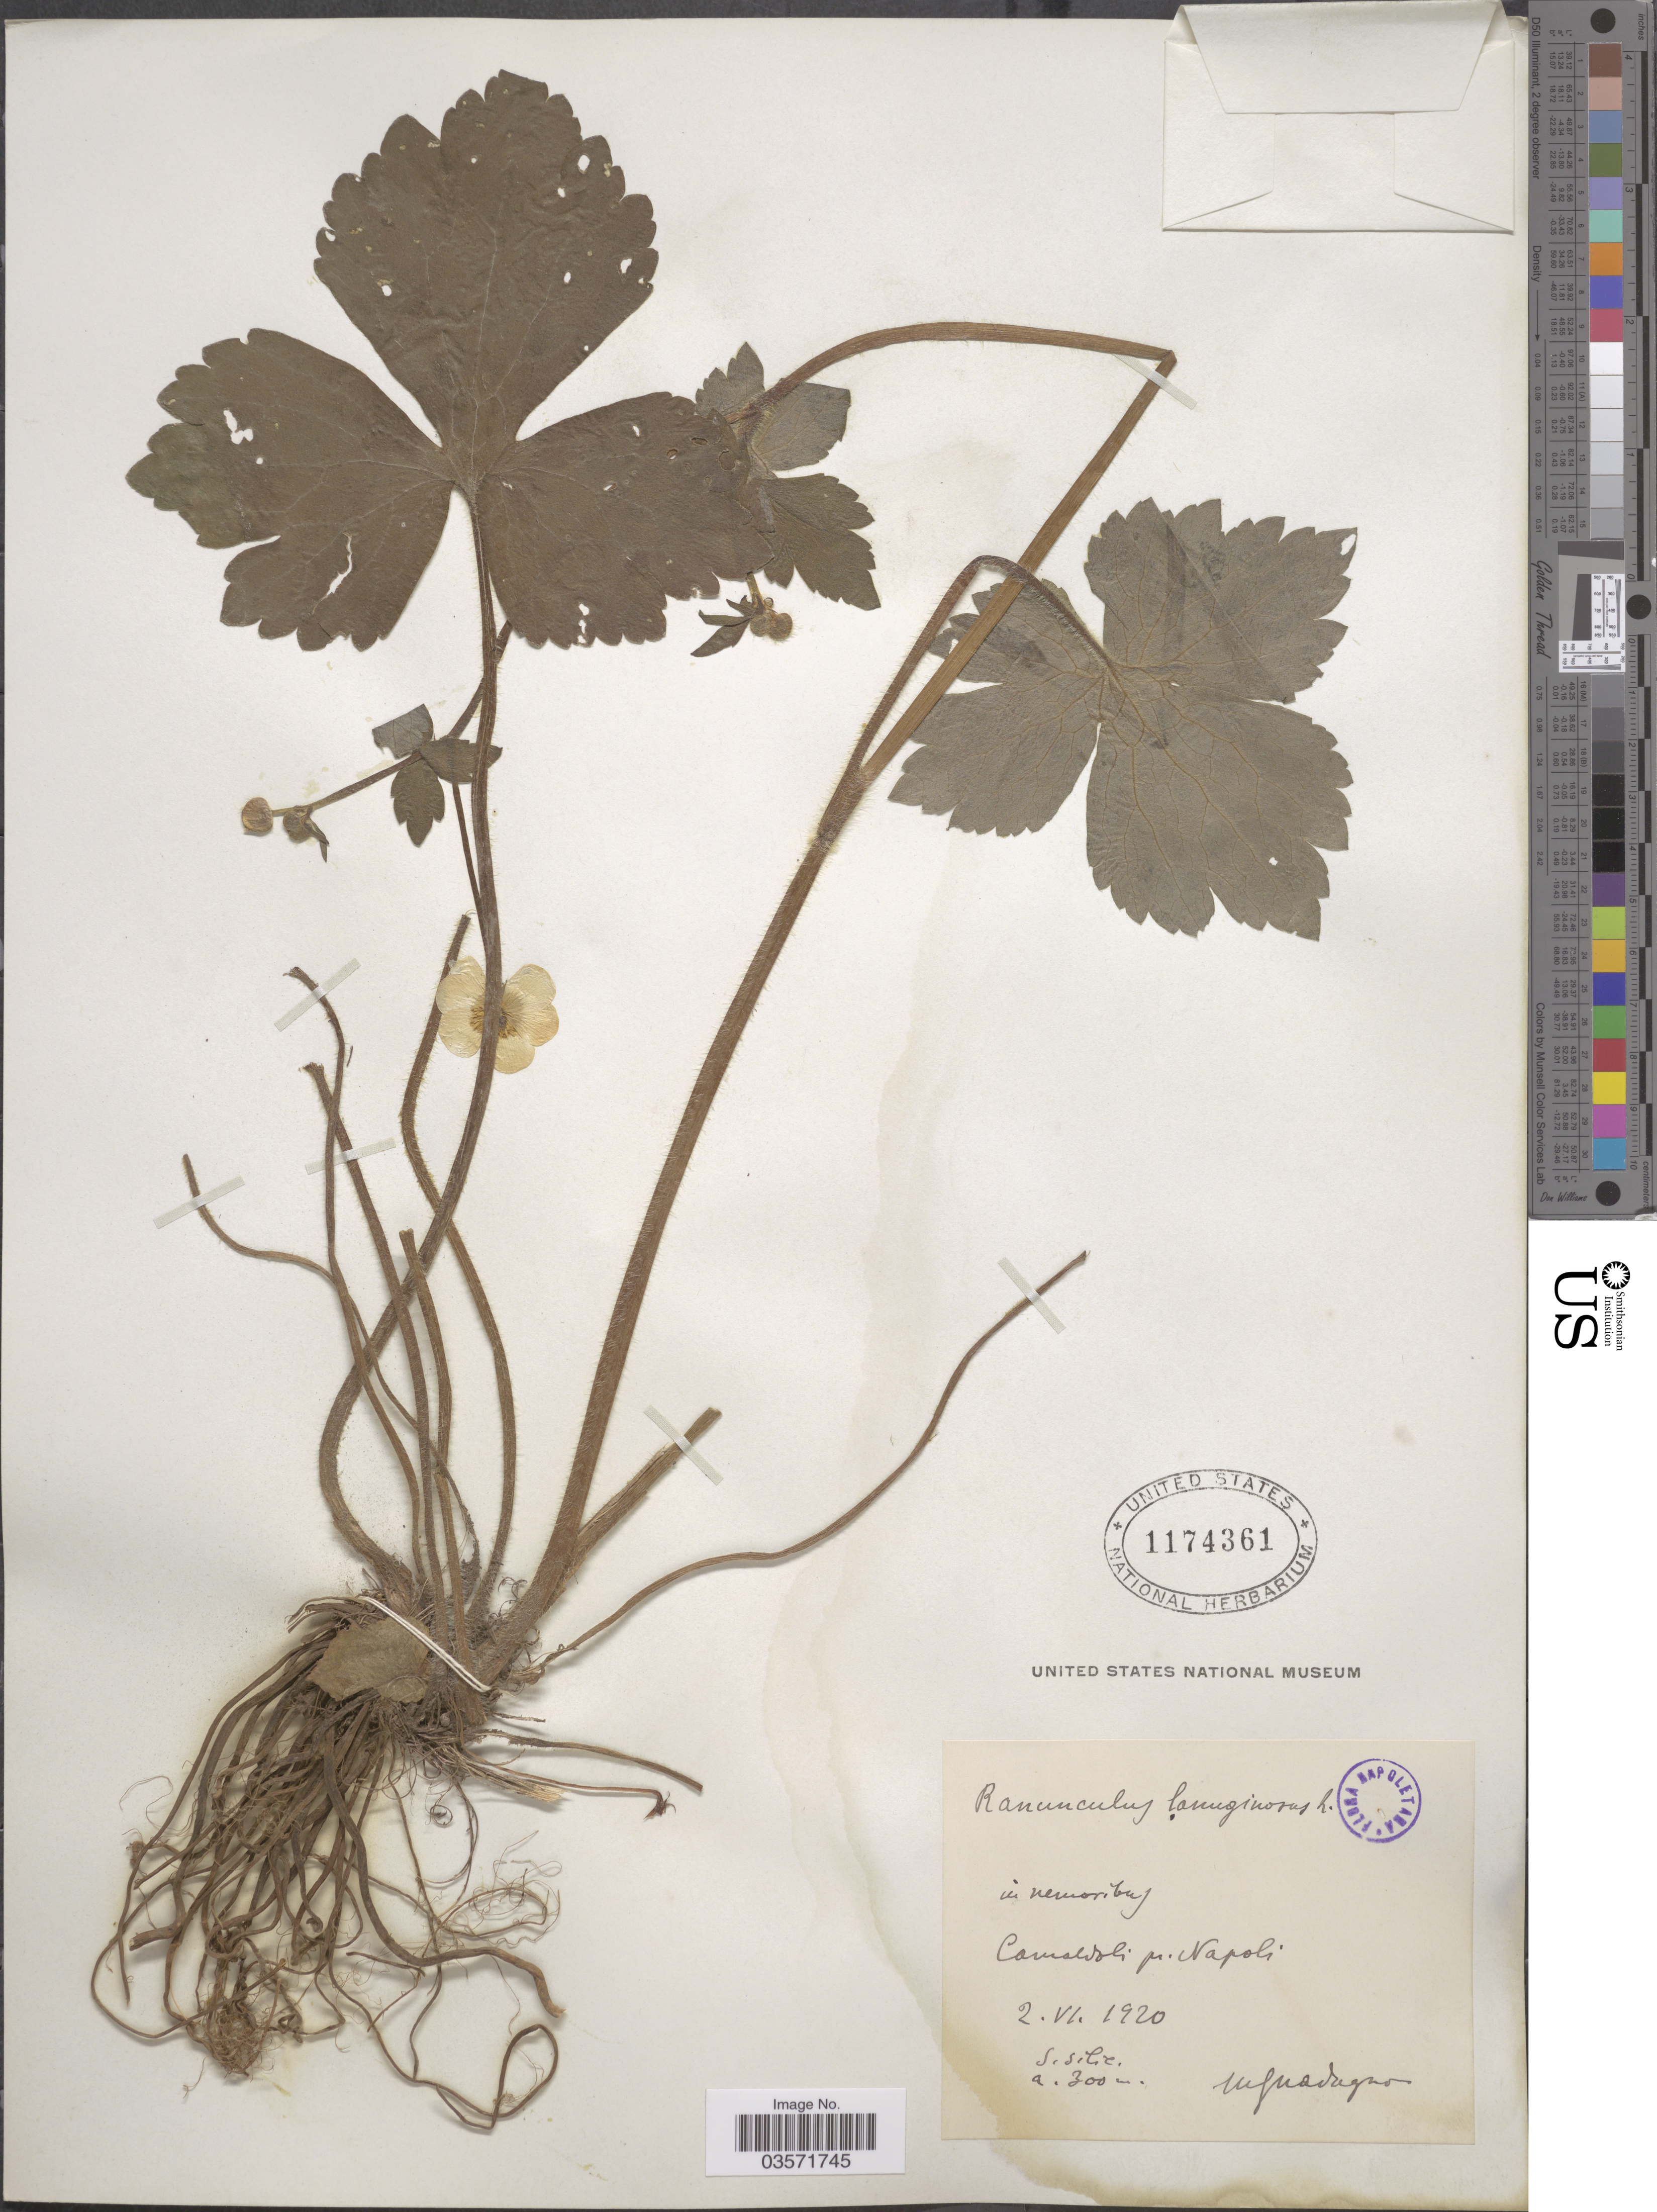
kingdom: Plantae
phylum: Tracheophyta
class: Magnoliopsida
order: Ranunculales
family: Ranunculaceae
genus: Ranunculus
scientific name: Ranunculus lanuginosus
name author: L.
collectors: M. Guadagno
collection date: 1920-06-02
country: Italy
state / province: Siciliana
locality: In nemoribus. Camaldoli pr. Napoli. S. Silic.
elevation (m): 300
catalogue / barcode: US 1174361